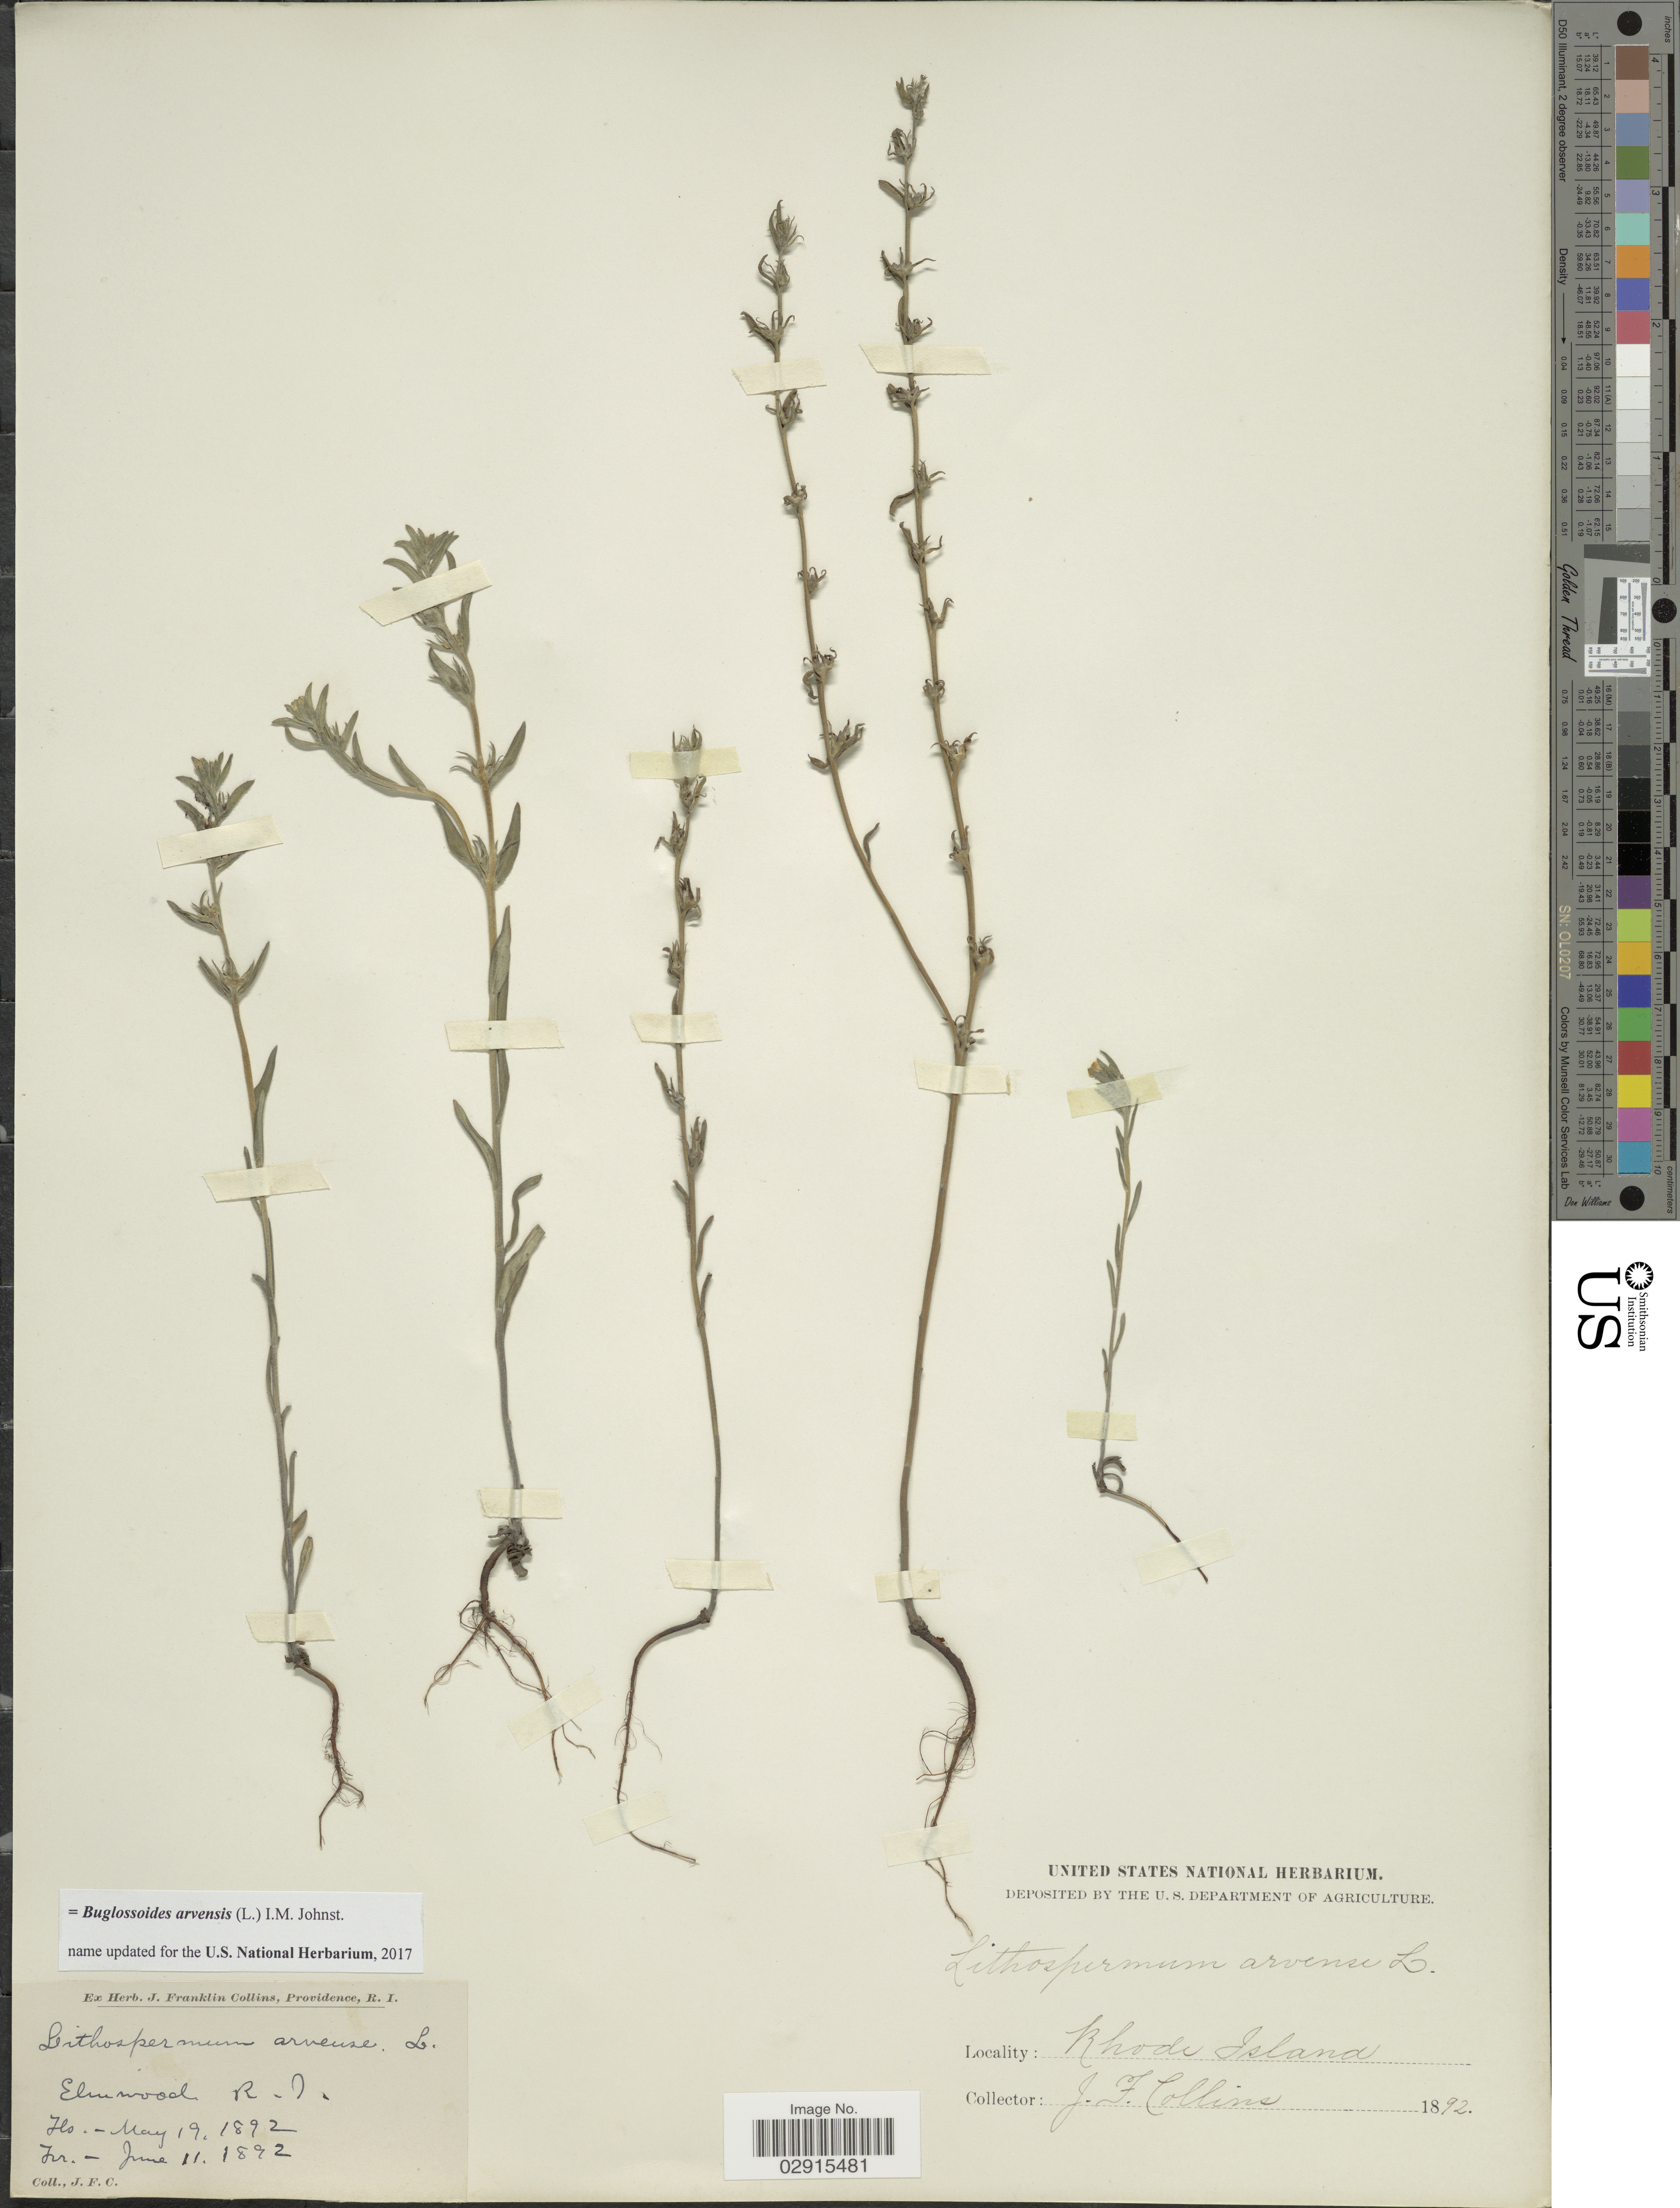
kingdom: Plantae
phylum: Tracheophyta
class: Magnoliopsida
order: Boraginales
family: Boraginaceae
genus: Buglossoides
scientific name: Buglossoides arvensis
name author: (L.) I.M. Johnst.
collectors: J. Collins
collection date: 1892-05-19/1892-06-11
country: United States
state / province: Rhode Island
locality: Elmwood.